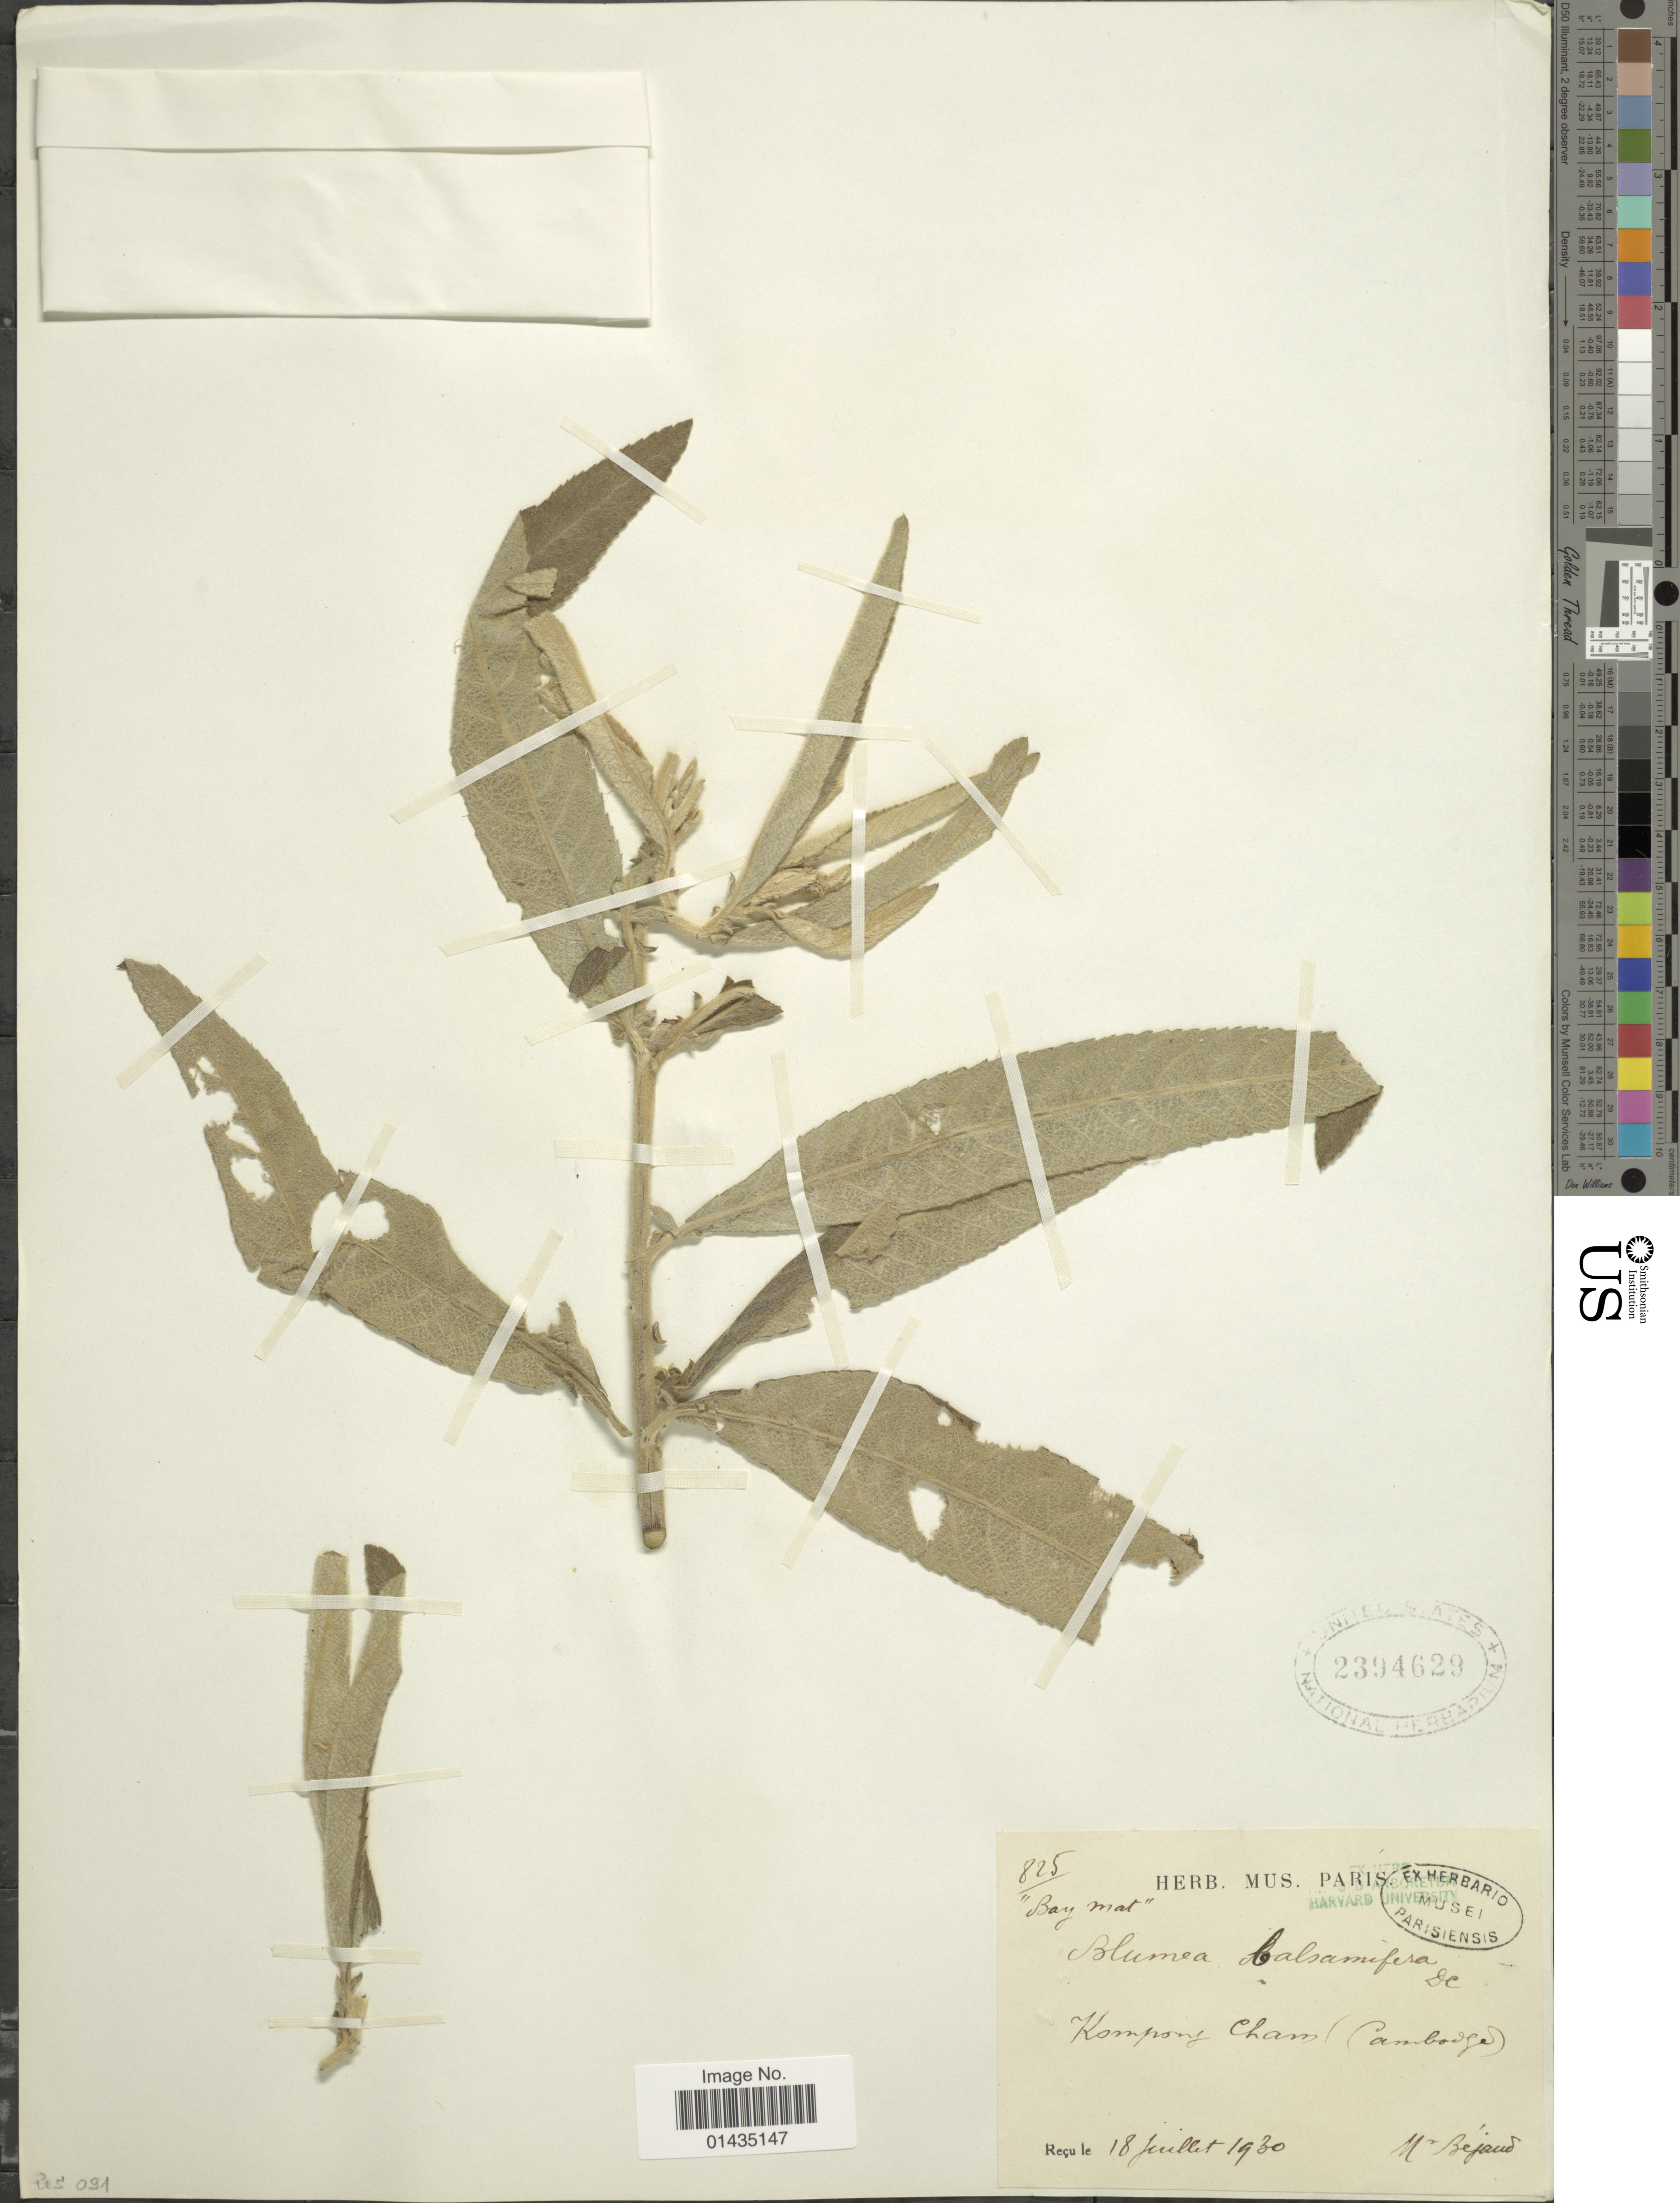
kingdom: Plantae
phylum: Tracheophyta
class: Magnoliopsida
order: Asterales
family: Asteraceae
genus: Blumea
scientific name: Blumea balsamifera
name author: (L.) DC.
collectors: M. Bejaud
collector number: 825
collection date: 1930-07-18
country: Cambodia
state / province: Kampong Cham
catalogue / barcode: US 2394629